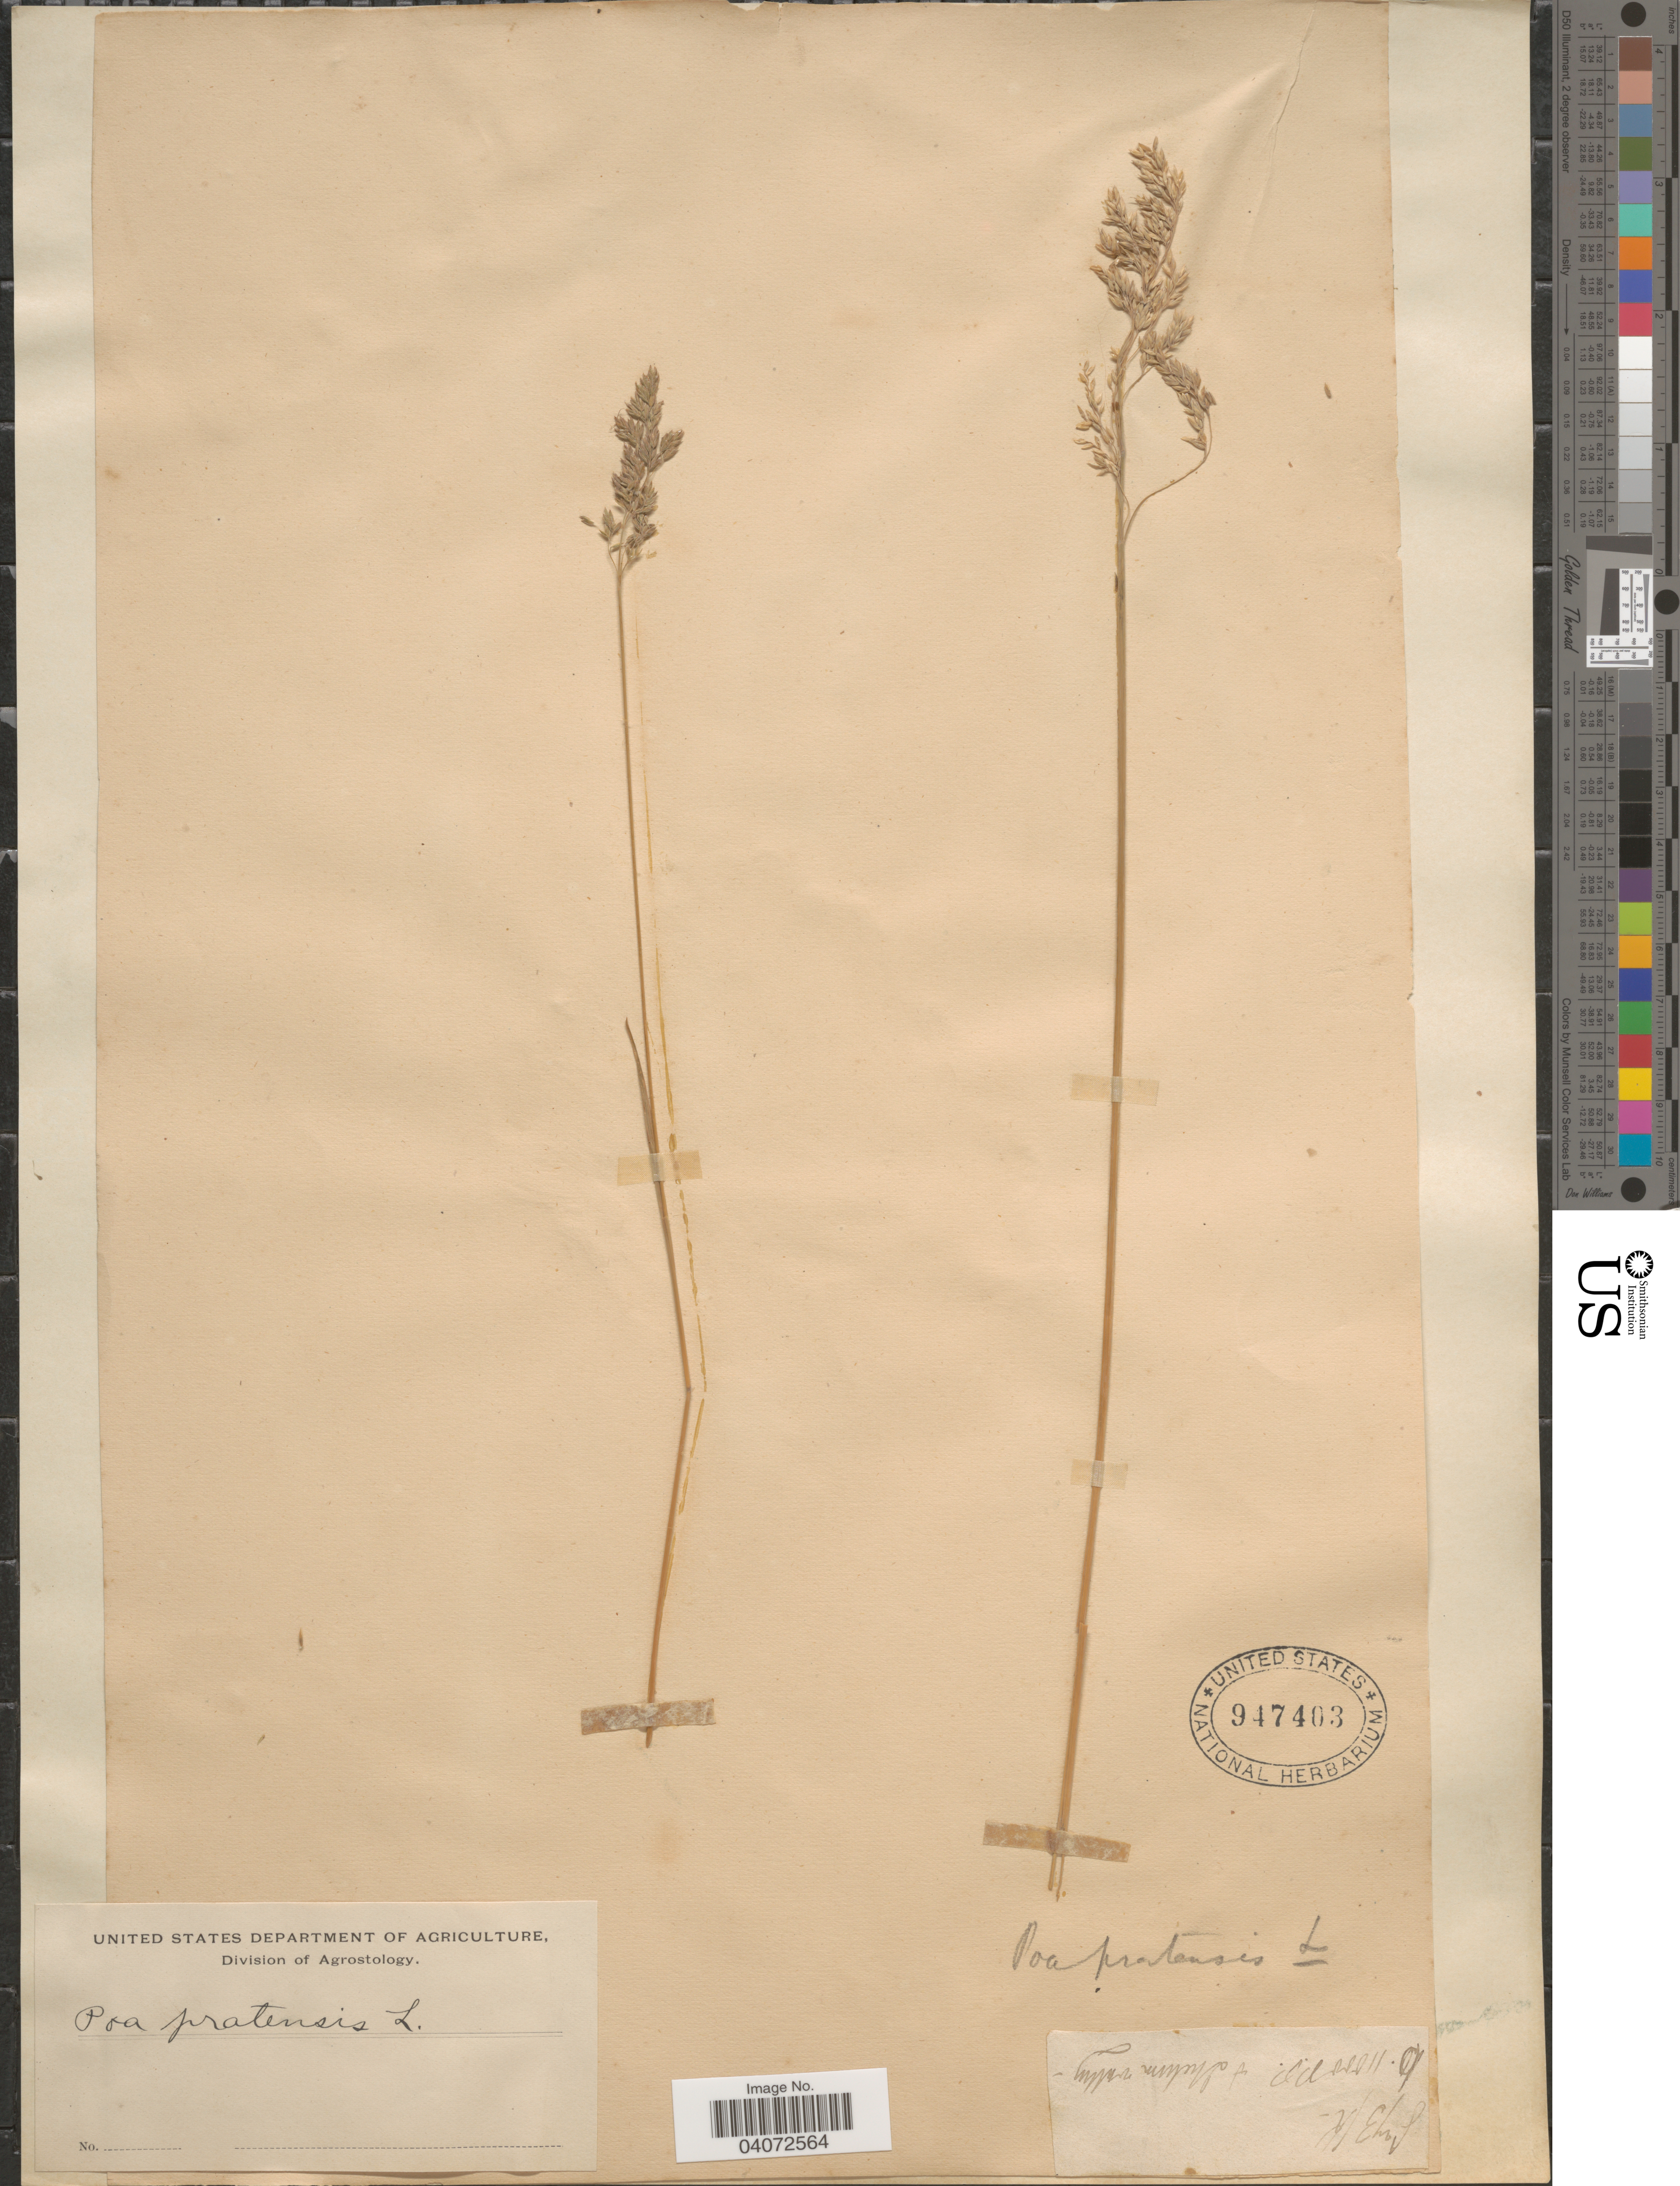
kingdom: Plantae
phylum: Tracheophyta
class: Liliopsida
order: Poales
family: Poaceae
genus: Poa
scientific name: Poa pratensis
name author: L.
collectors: -. Hackel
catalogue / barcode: US 947403